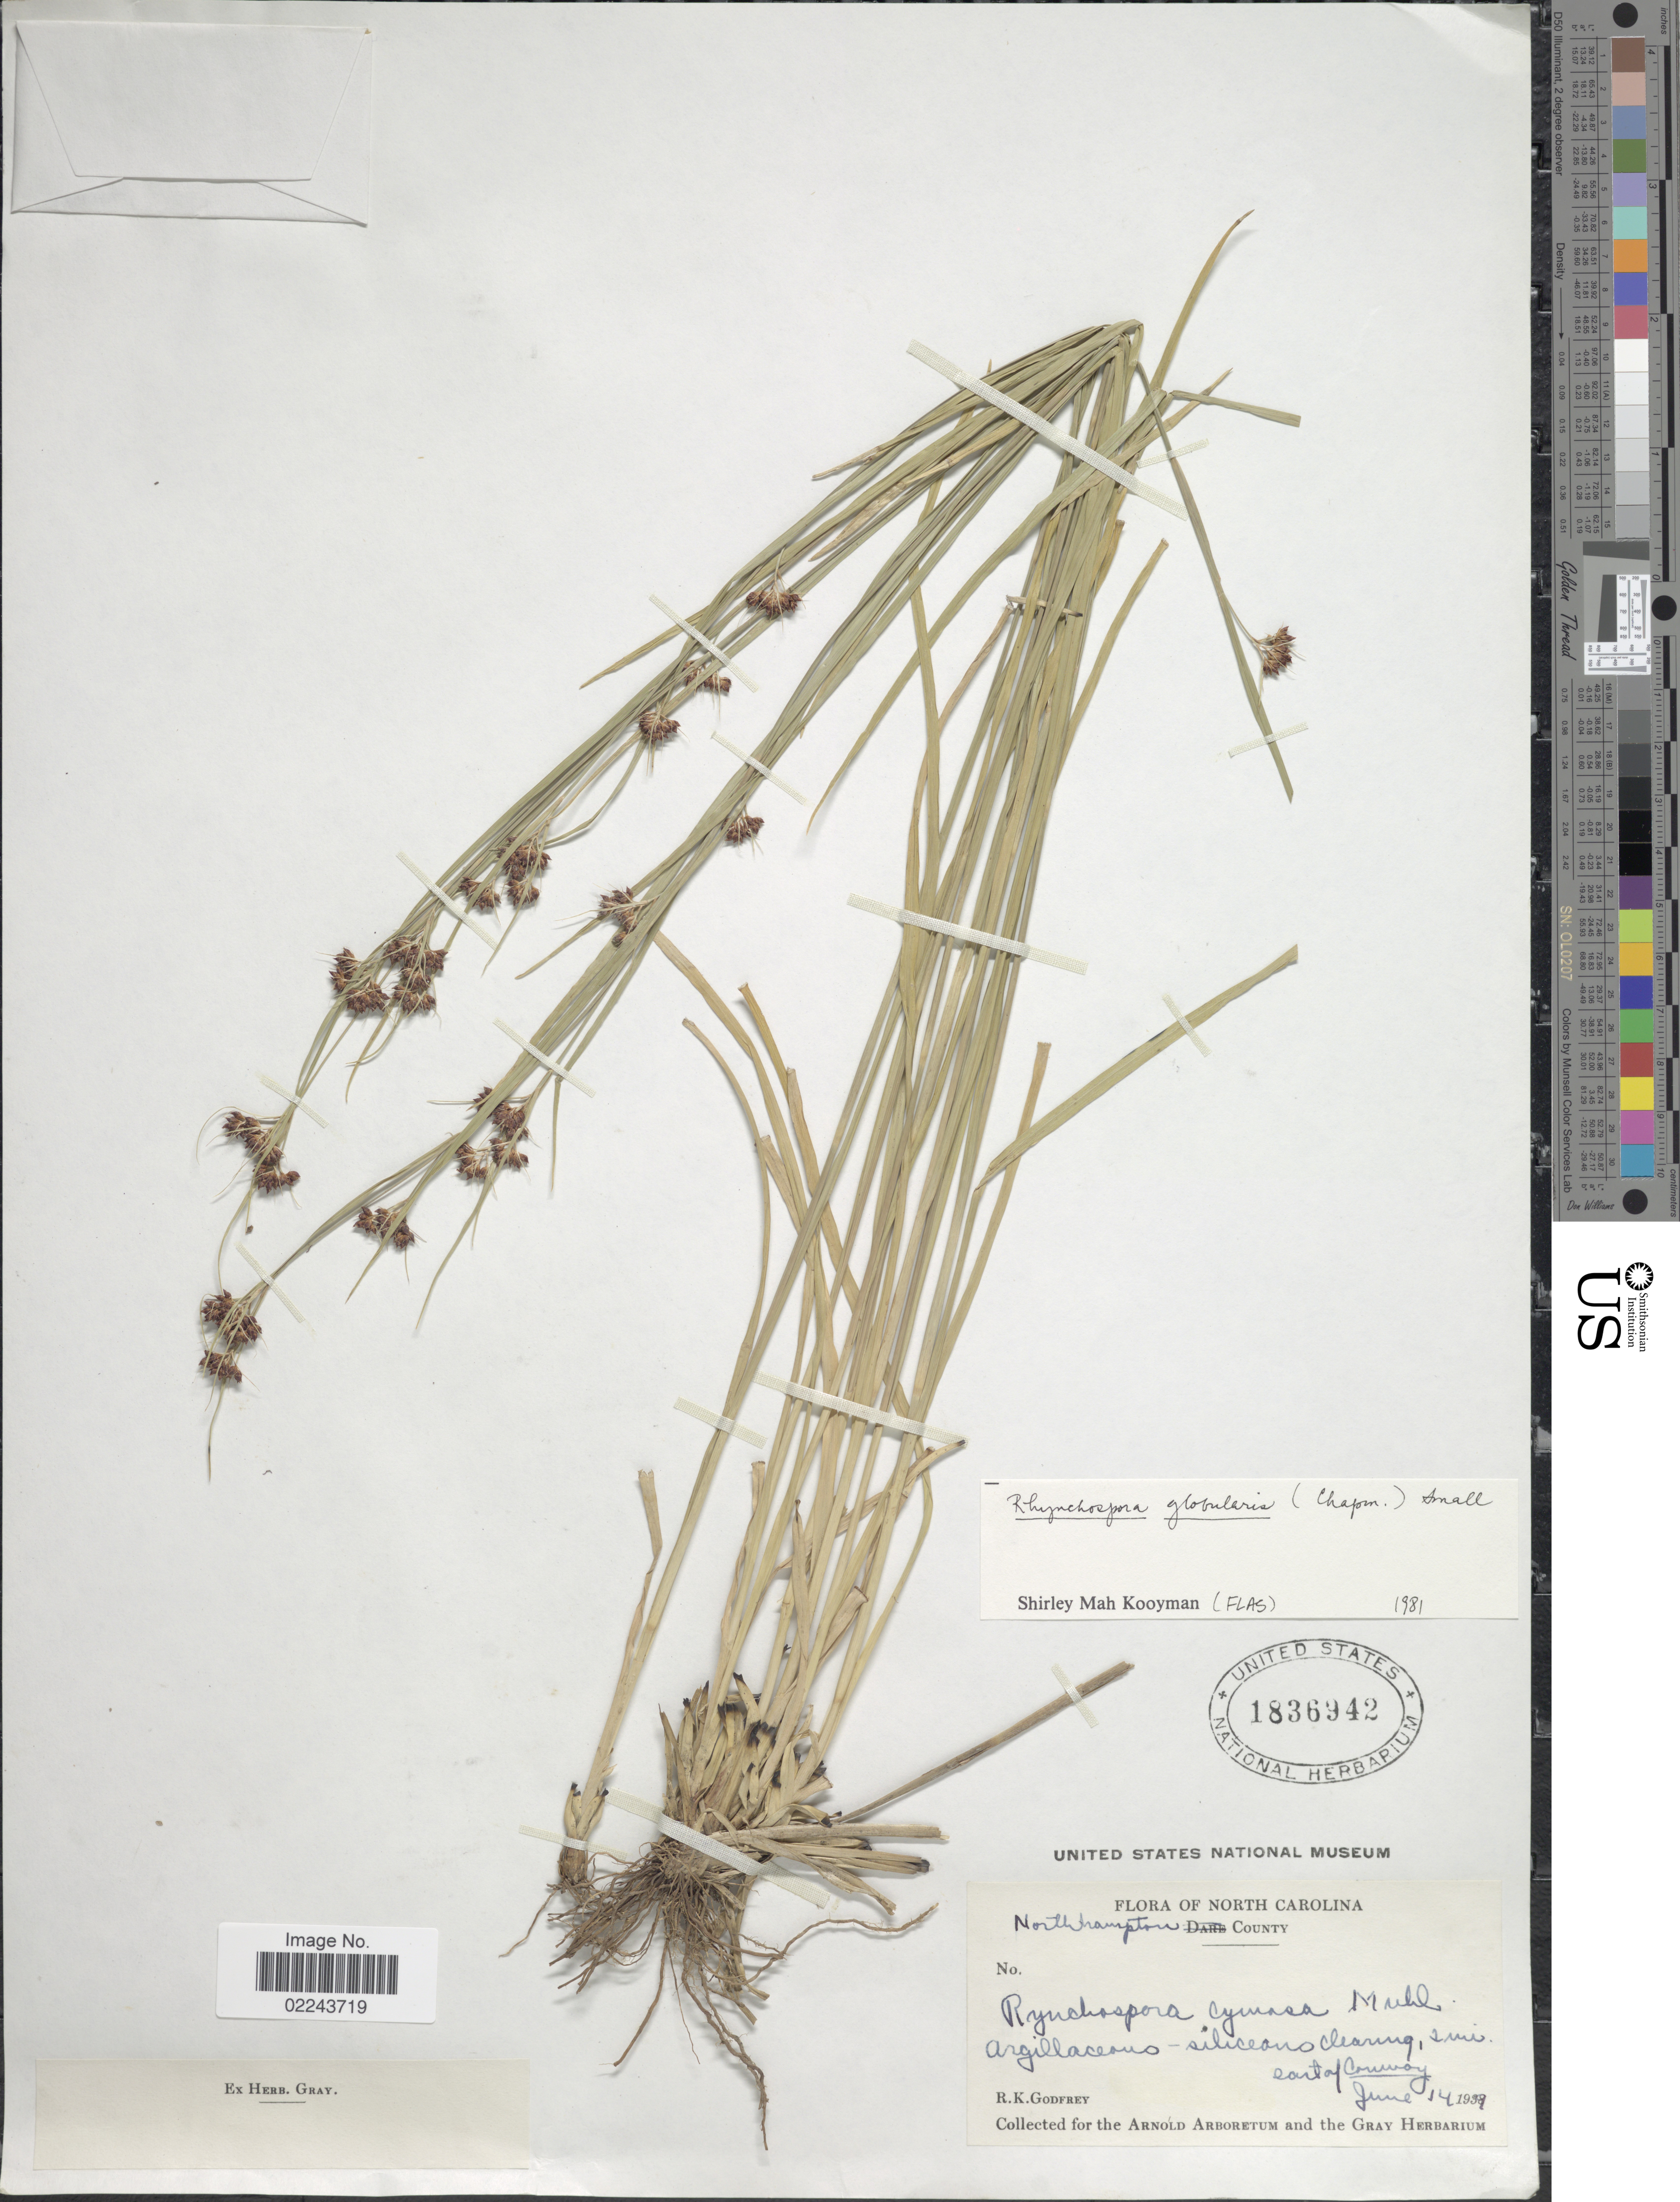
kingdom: Plantae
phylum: Tracheophyta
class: Liliopsida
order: Poales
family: Cyperaceae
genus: Rhynchospora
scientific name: Rhynchospora globularis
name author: (Chapm.) Small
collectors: R. K. Godfrey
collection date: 1939-06-14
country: United States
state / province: North Carolina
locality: Northampton County, 2 mi east of Cornway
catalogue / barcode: US 1836942